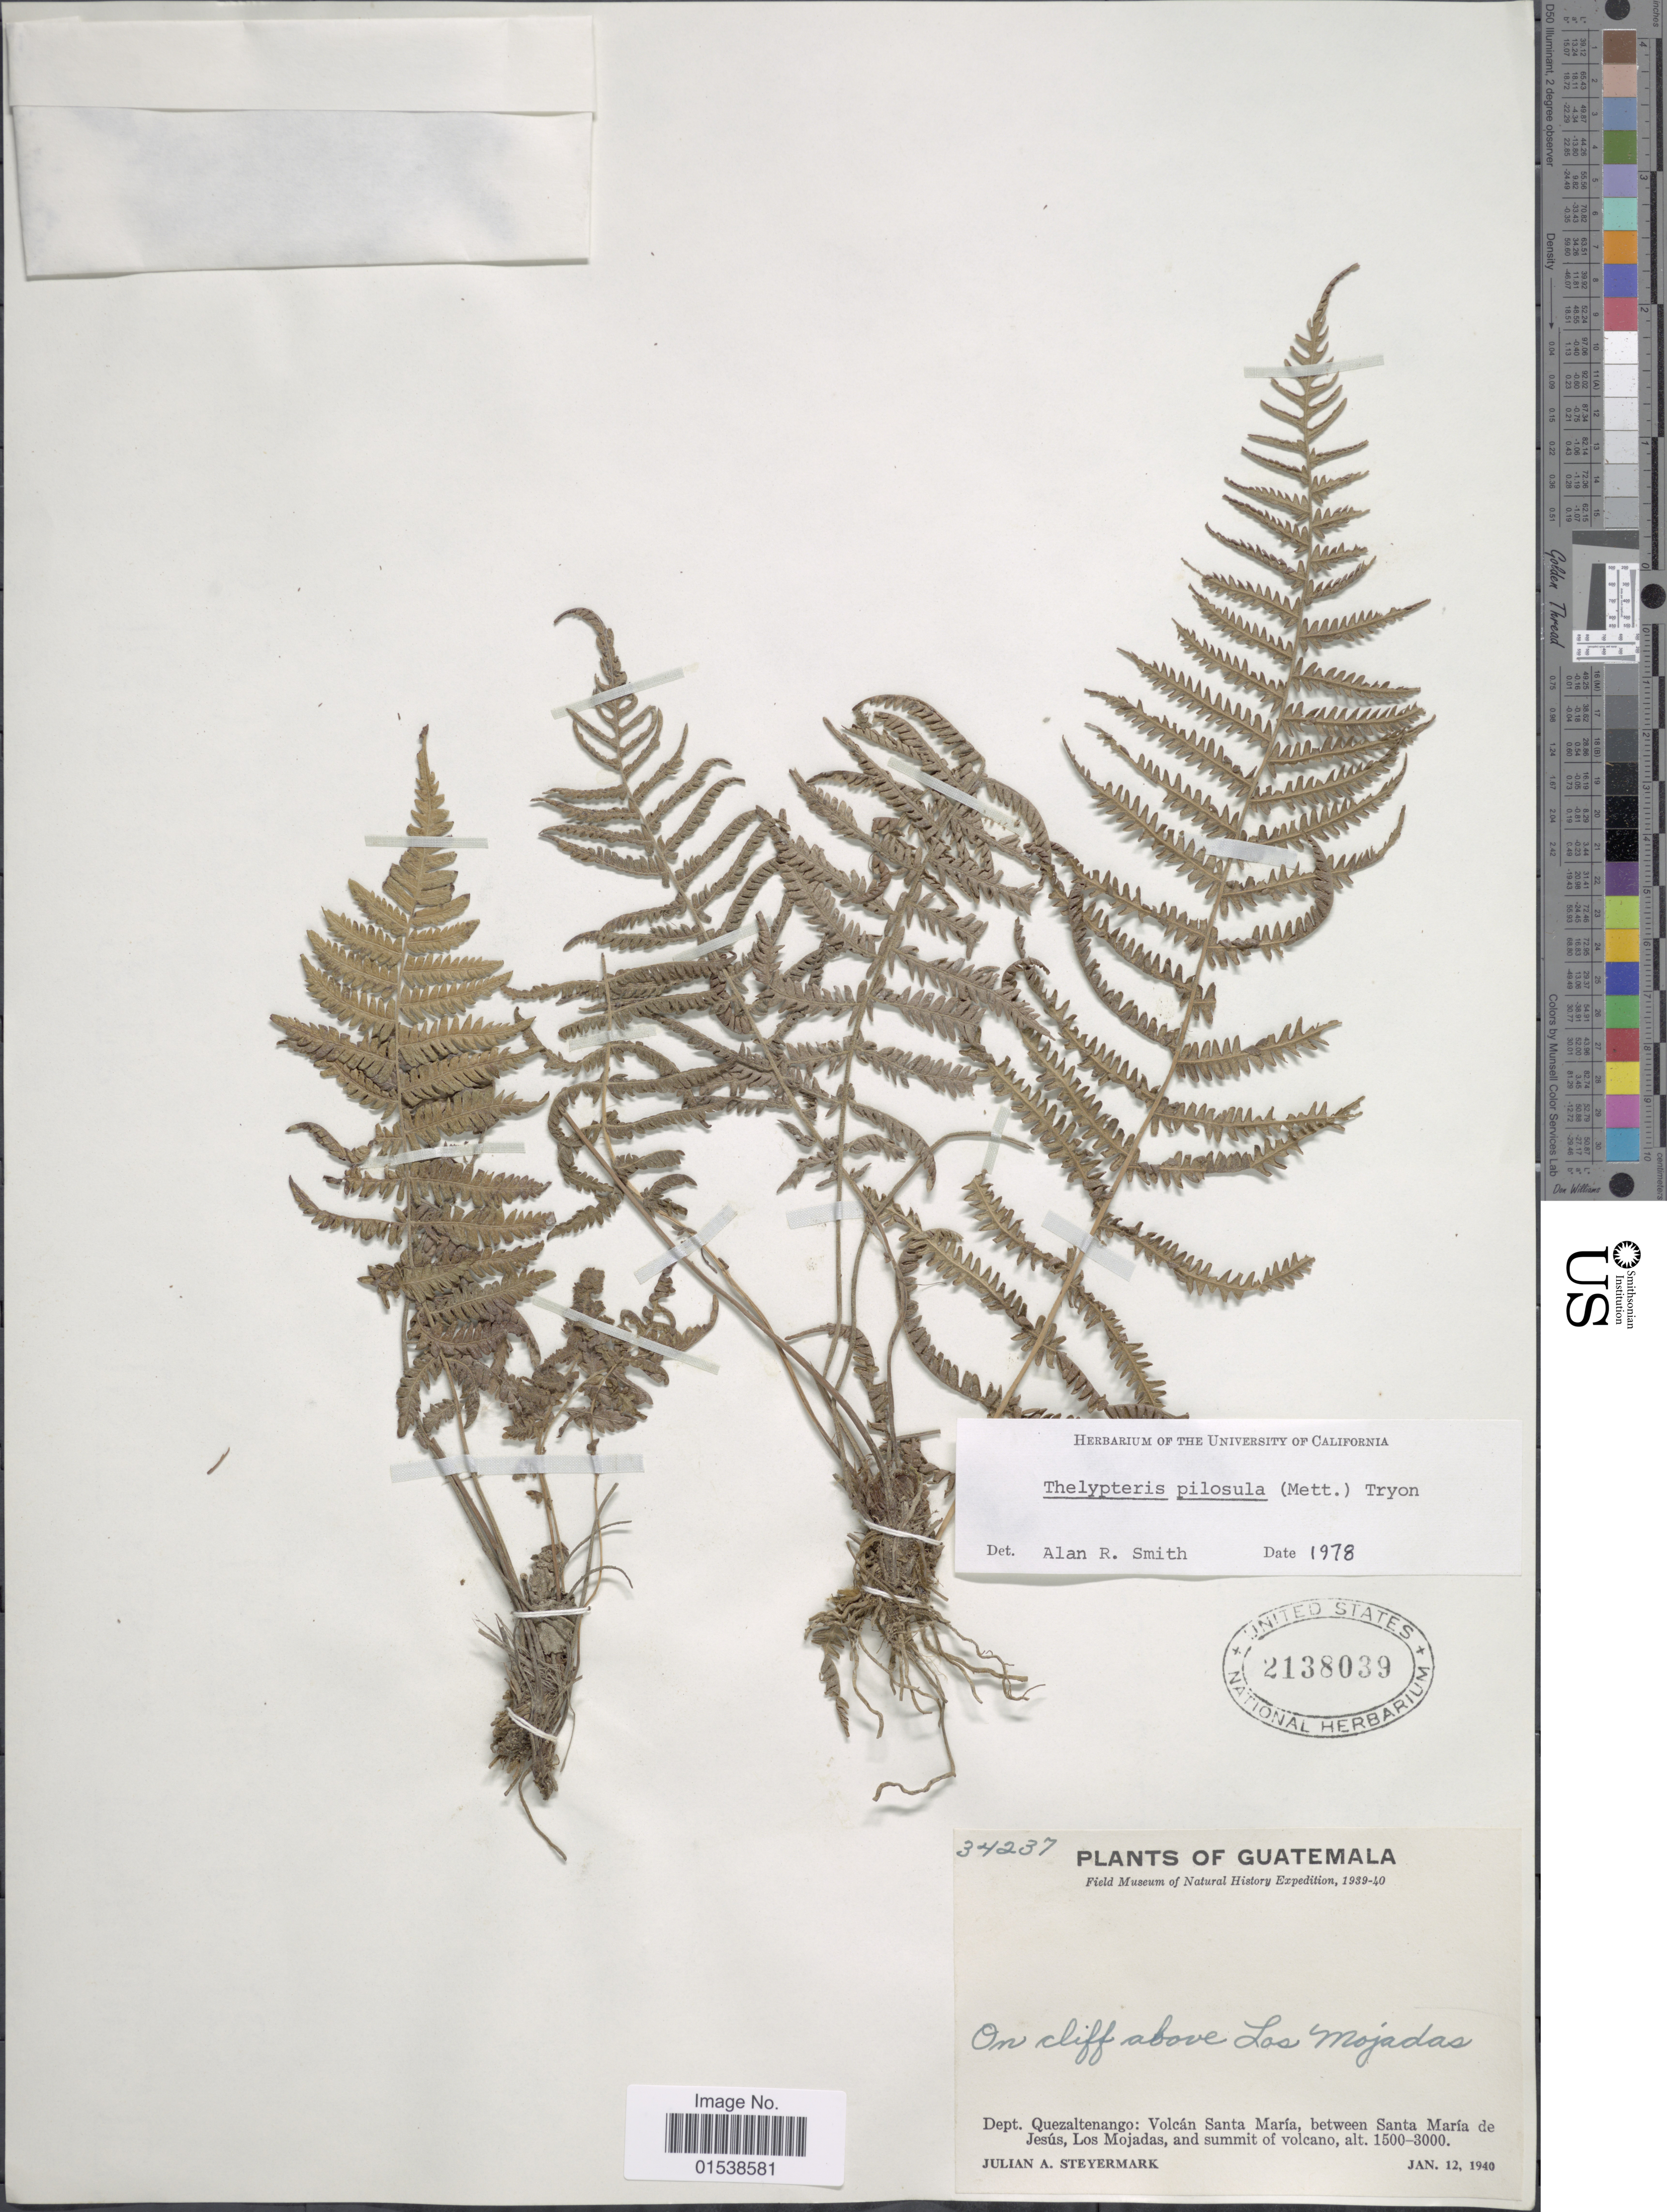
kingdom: Plantae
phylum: Tracheophyta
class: Polypodiopsida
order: Polypodiales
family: Thelypteridaceae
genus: Amauropelta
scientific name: Amauropelta pilosula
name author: (Klotzsch & H. Karst.) Á. Löve & D. Löve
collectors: J. Steyermark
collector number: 34237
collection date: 1940-01-12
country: Guatemala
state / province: Quetzaltenango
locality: On cliff above Las Mojadas, Dept. Quezaltenango: Volcan Santa Maria, between Santa Maria de Jesus, Los Mojadas, and summit of volcano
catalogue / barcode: US 1238039